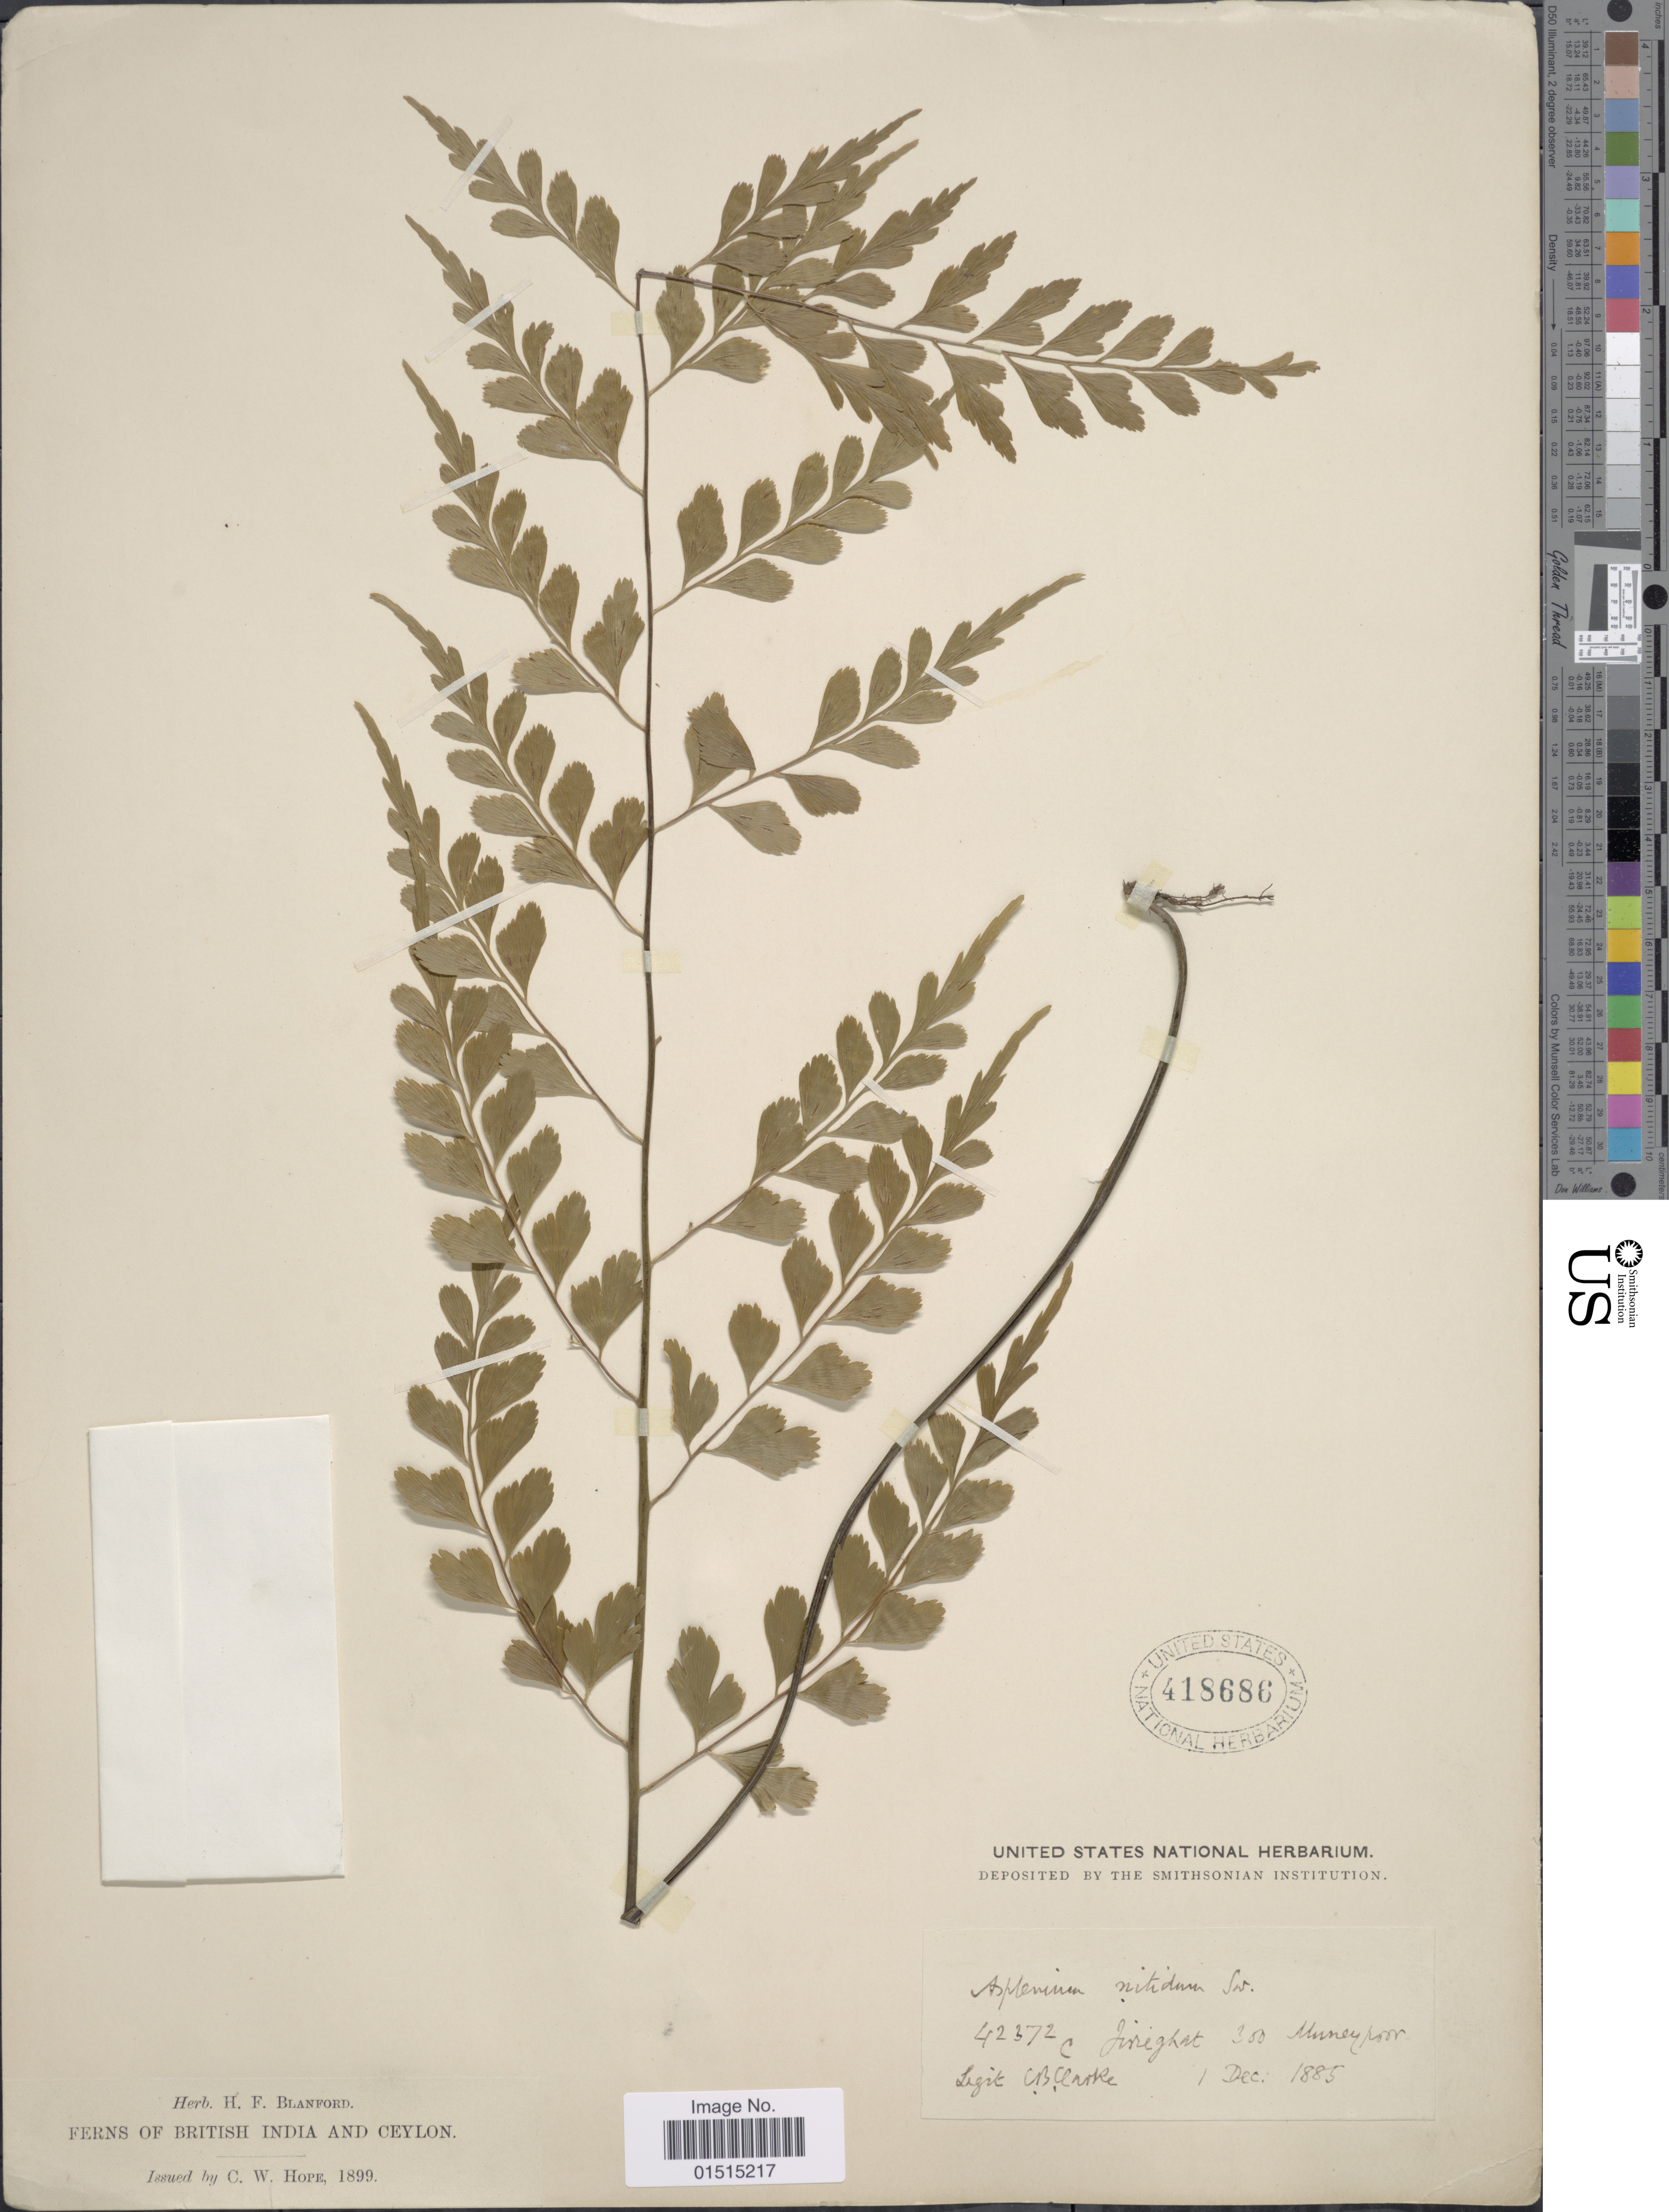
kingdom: Plantae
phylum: Tracheophyta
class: Polypodiopsida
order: Polypodiales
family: Aspleniaceae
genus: Asplenium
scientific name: Asplenium nitidum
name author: Sw.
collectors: C. B. Clarke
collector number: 42372C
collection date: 1885-12-01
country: India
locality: Jirighat, Muneypoor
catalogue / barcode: US 418686